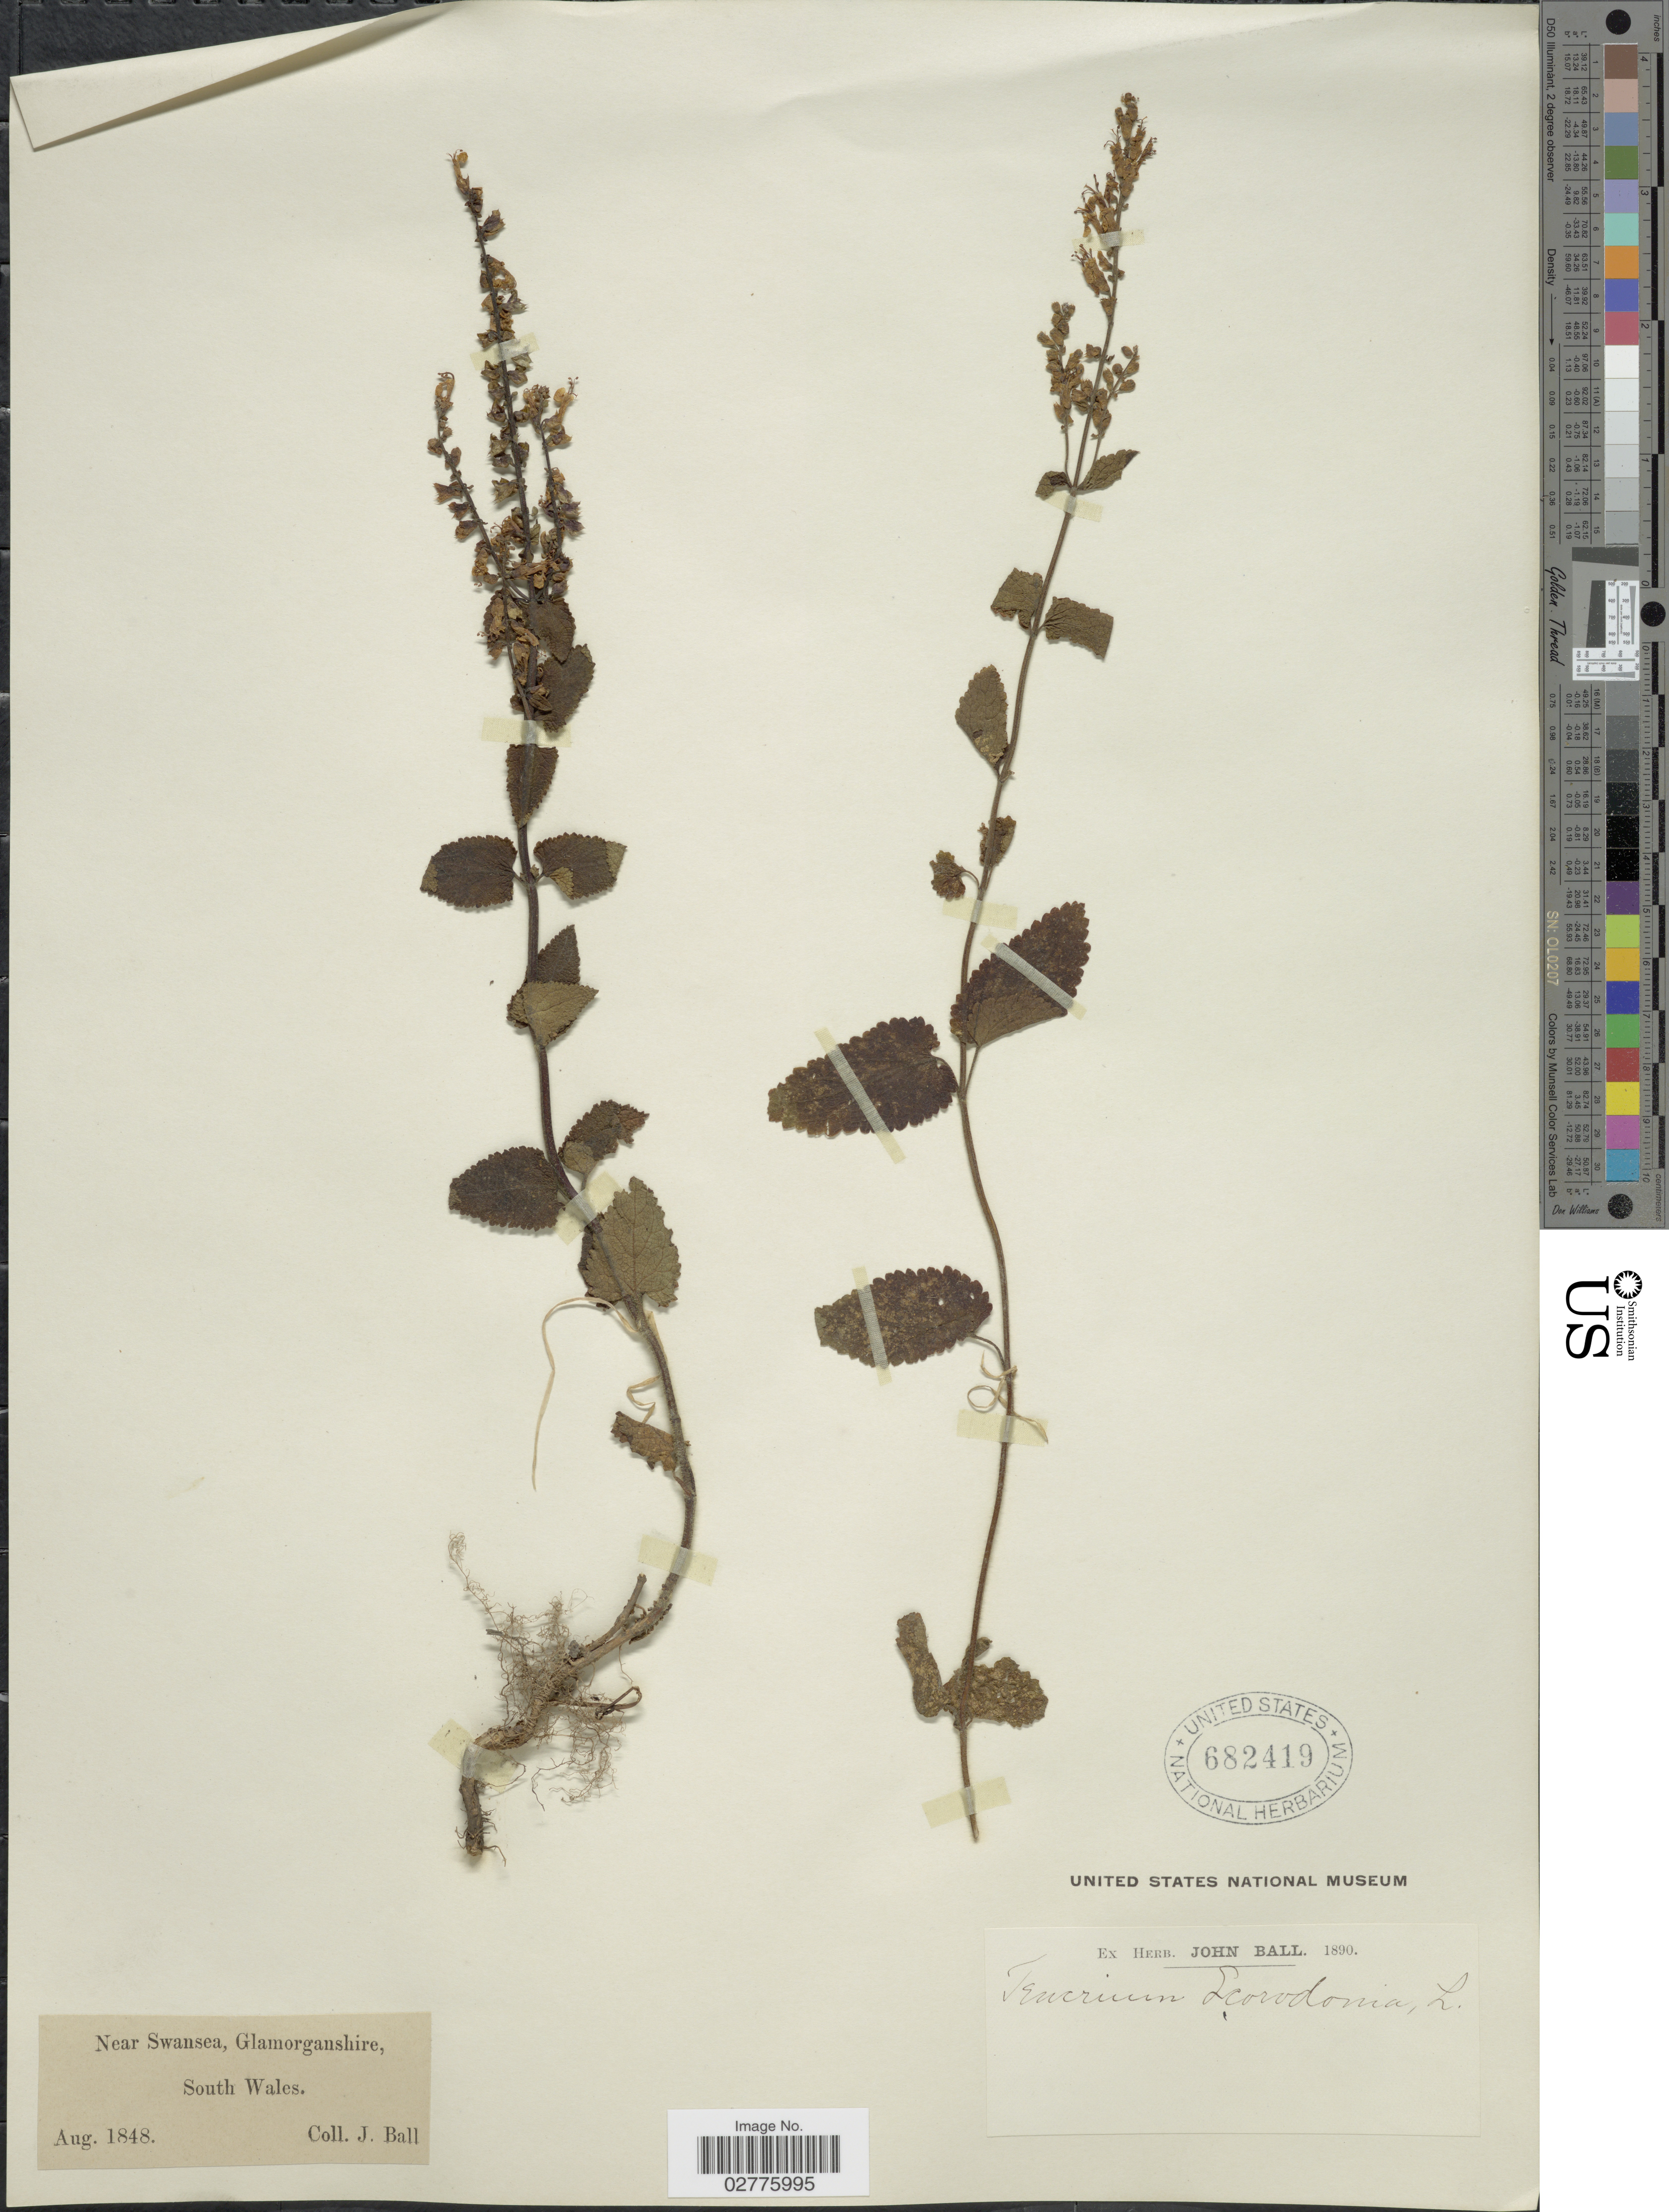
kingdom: Plantae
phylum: Tracheophyta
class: Magnoliopsida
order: Lamiales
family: Lamiaceae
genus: Teucrium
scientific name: Teucrium scorodonia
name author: L.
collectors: J. Ball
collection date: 1848-08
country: United Kingdom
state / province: Wales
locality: Near Swansea, Glamorganshire, South Wales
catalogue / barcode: US 682419